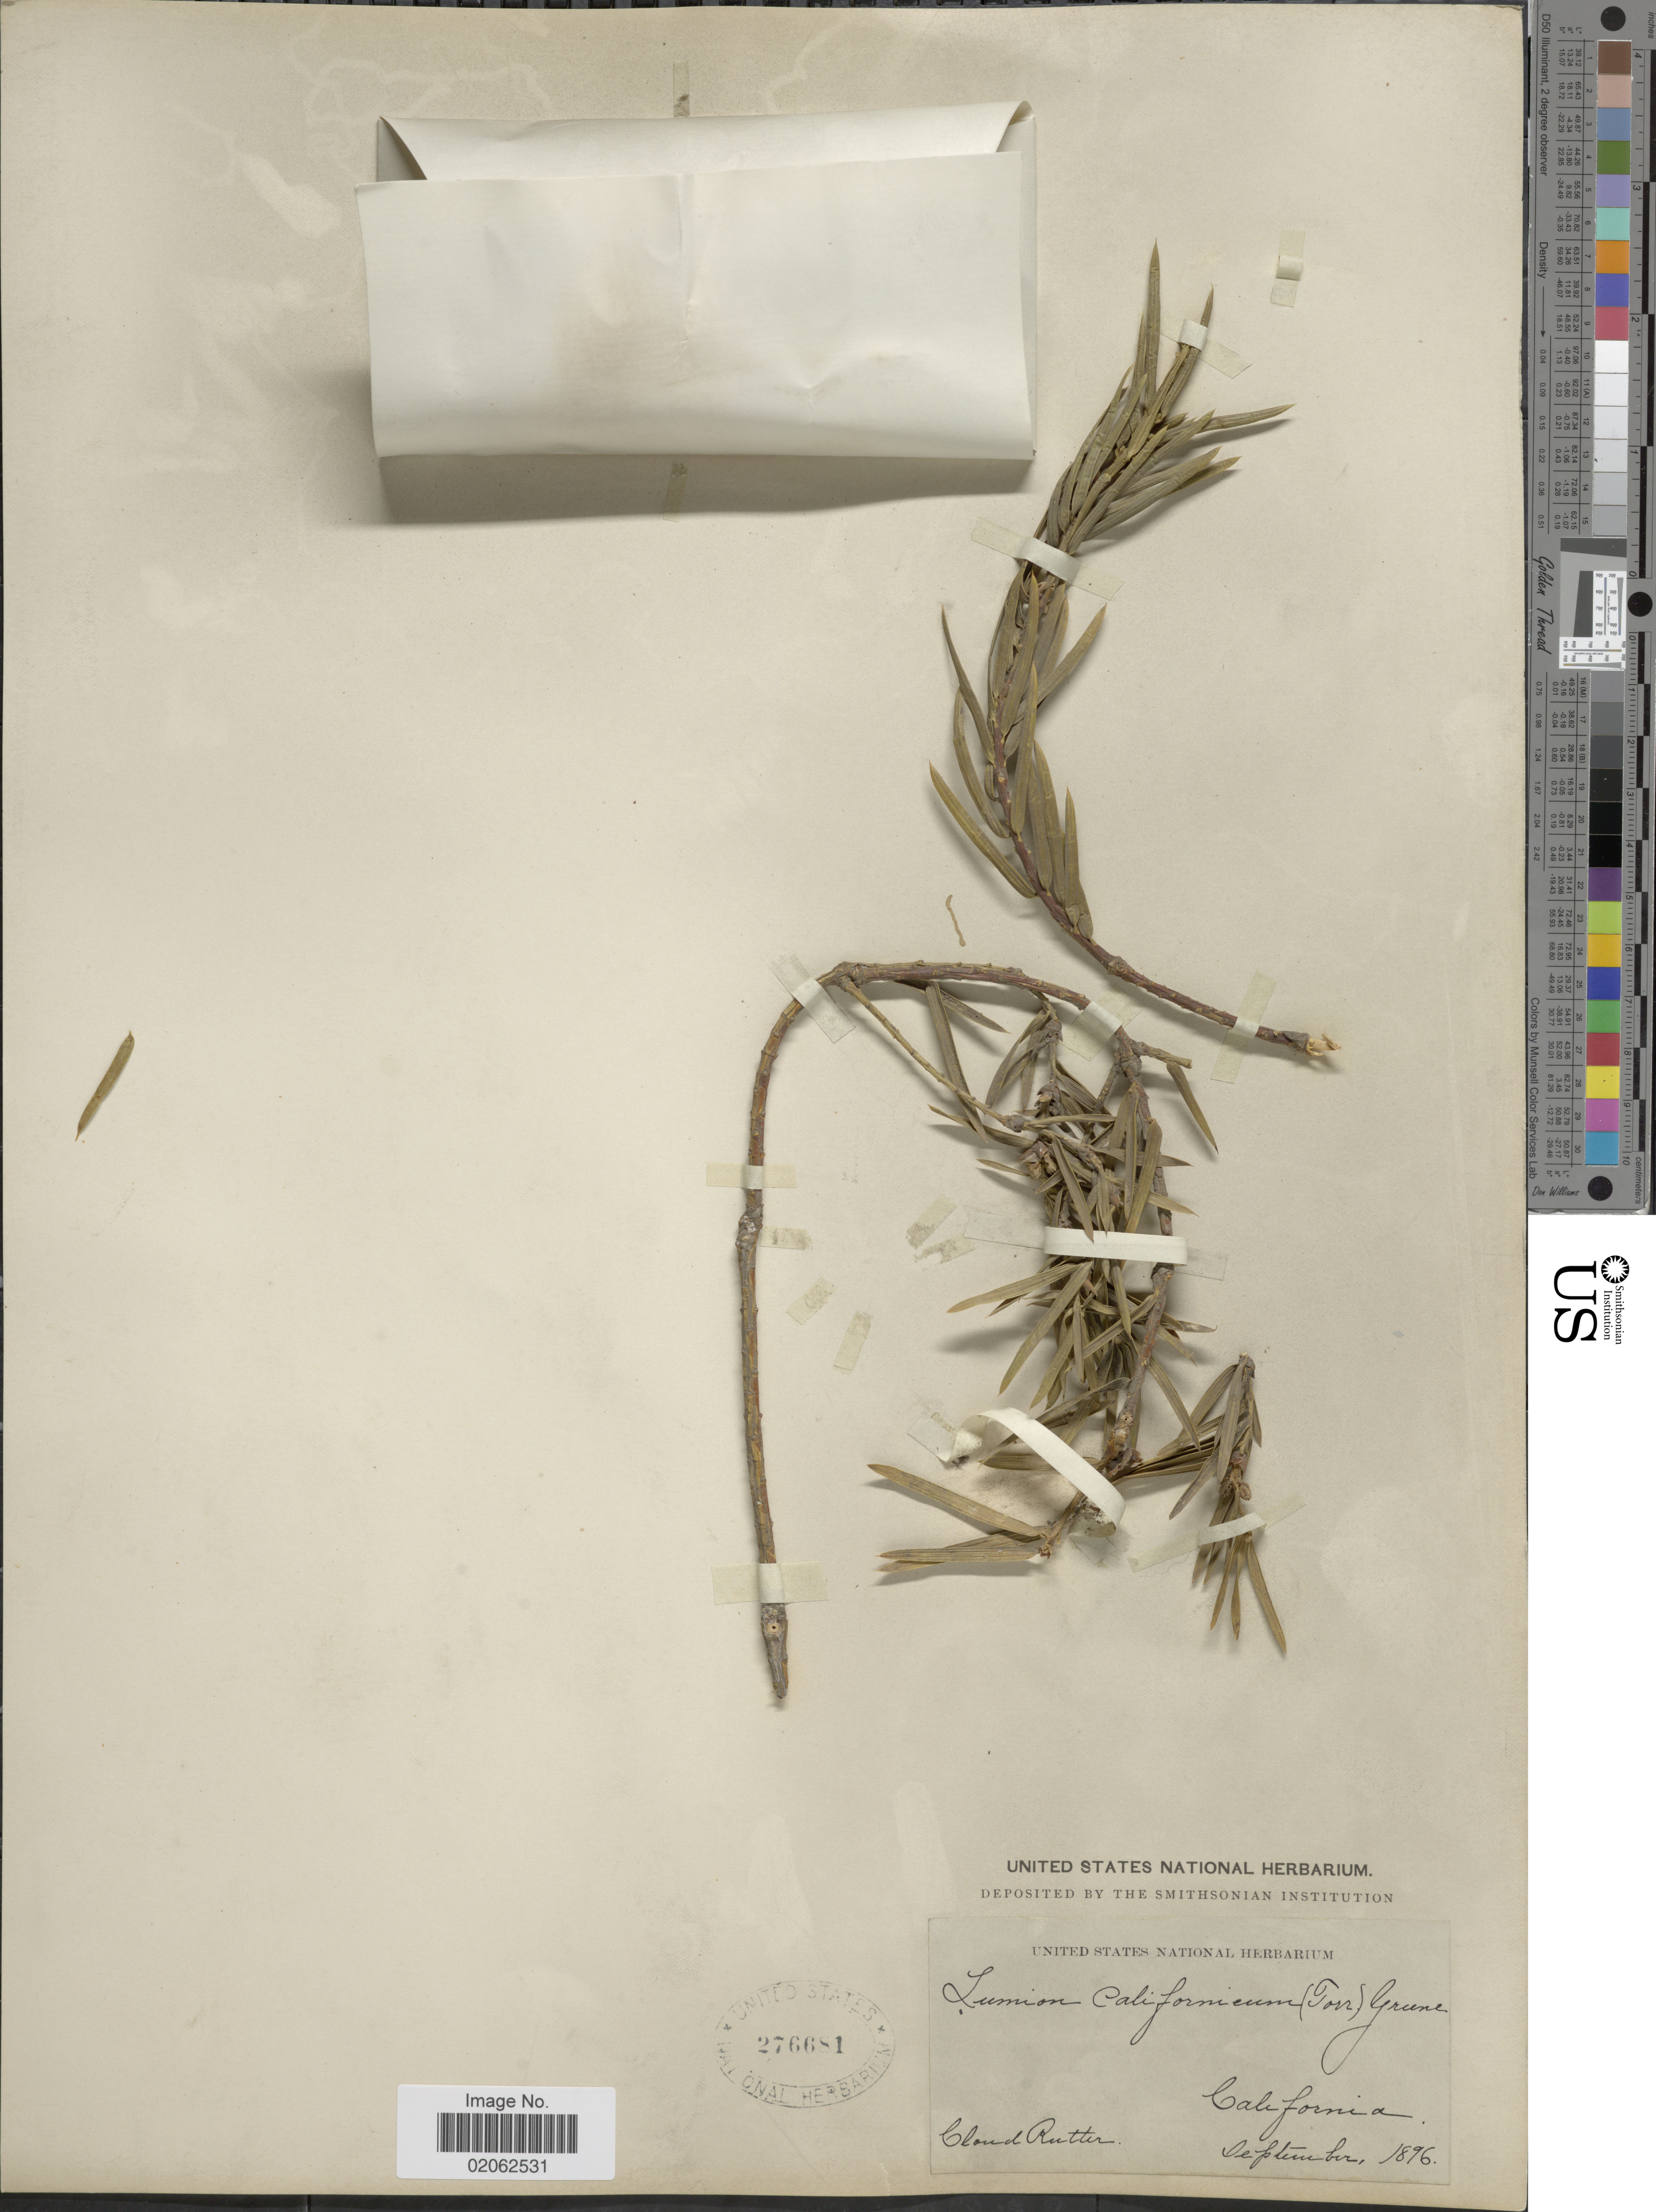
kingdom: Plantae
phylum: Tracheophyta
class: Pinopsida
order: Pinales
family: Taxaceae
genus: Torreya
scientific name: Torreya californica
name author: Torr.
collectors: C. Rutter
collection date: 1896-09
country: United States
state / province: California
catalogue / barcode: US 276681